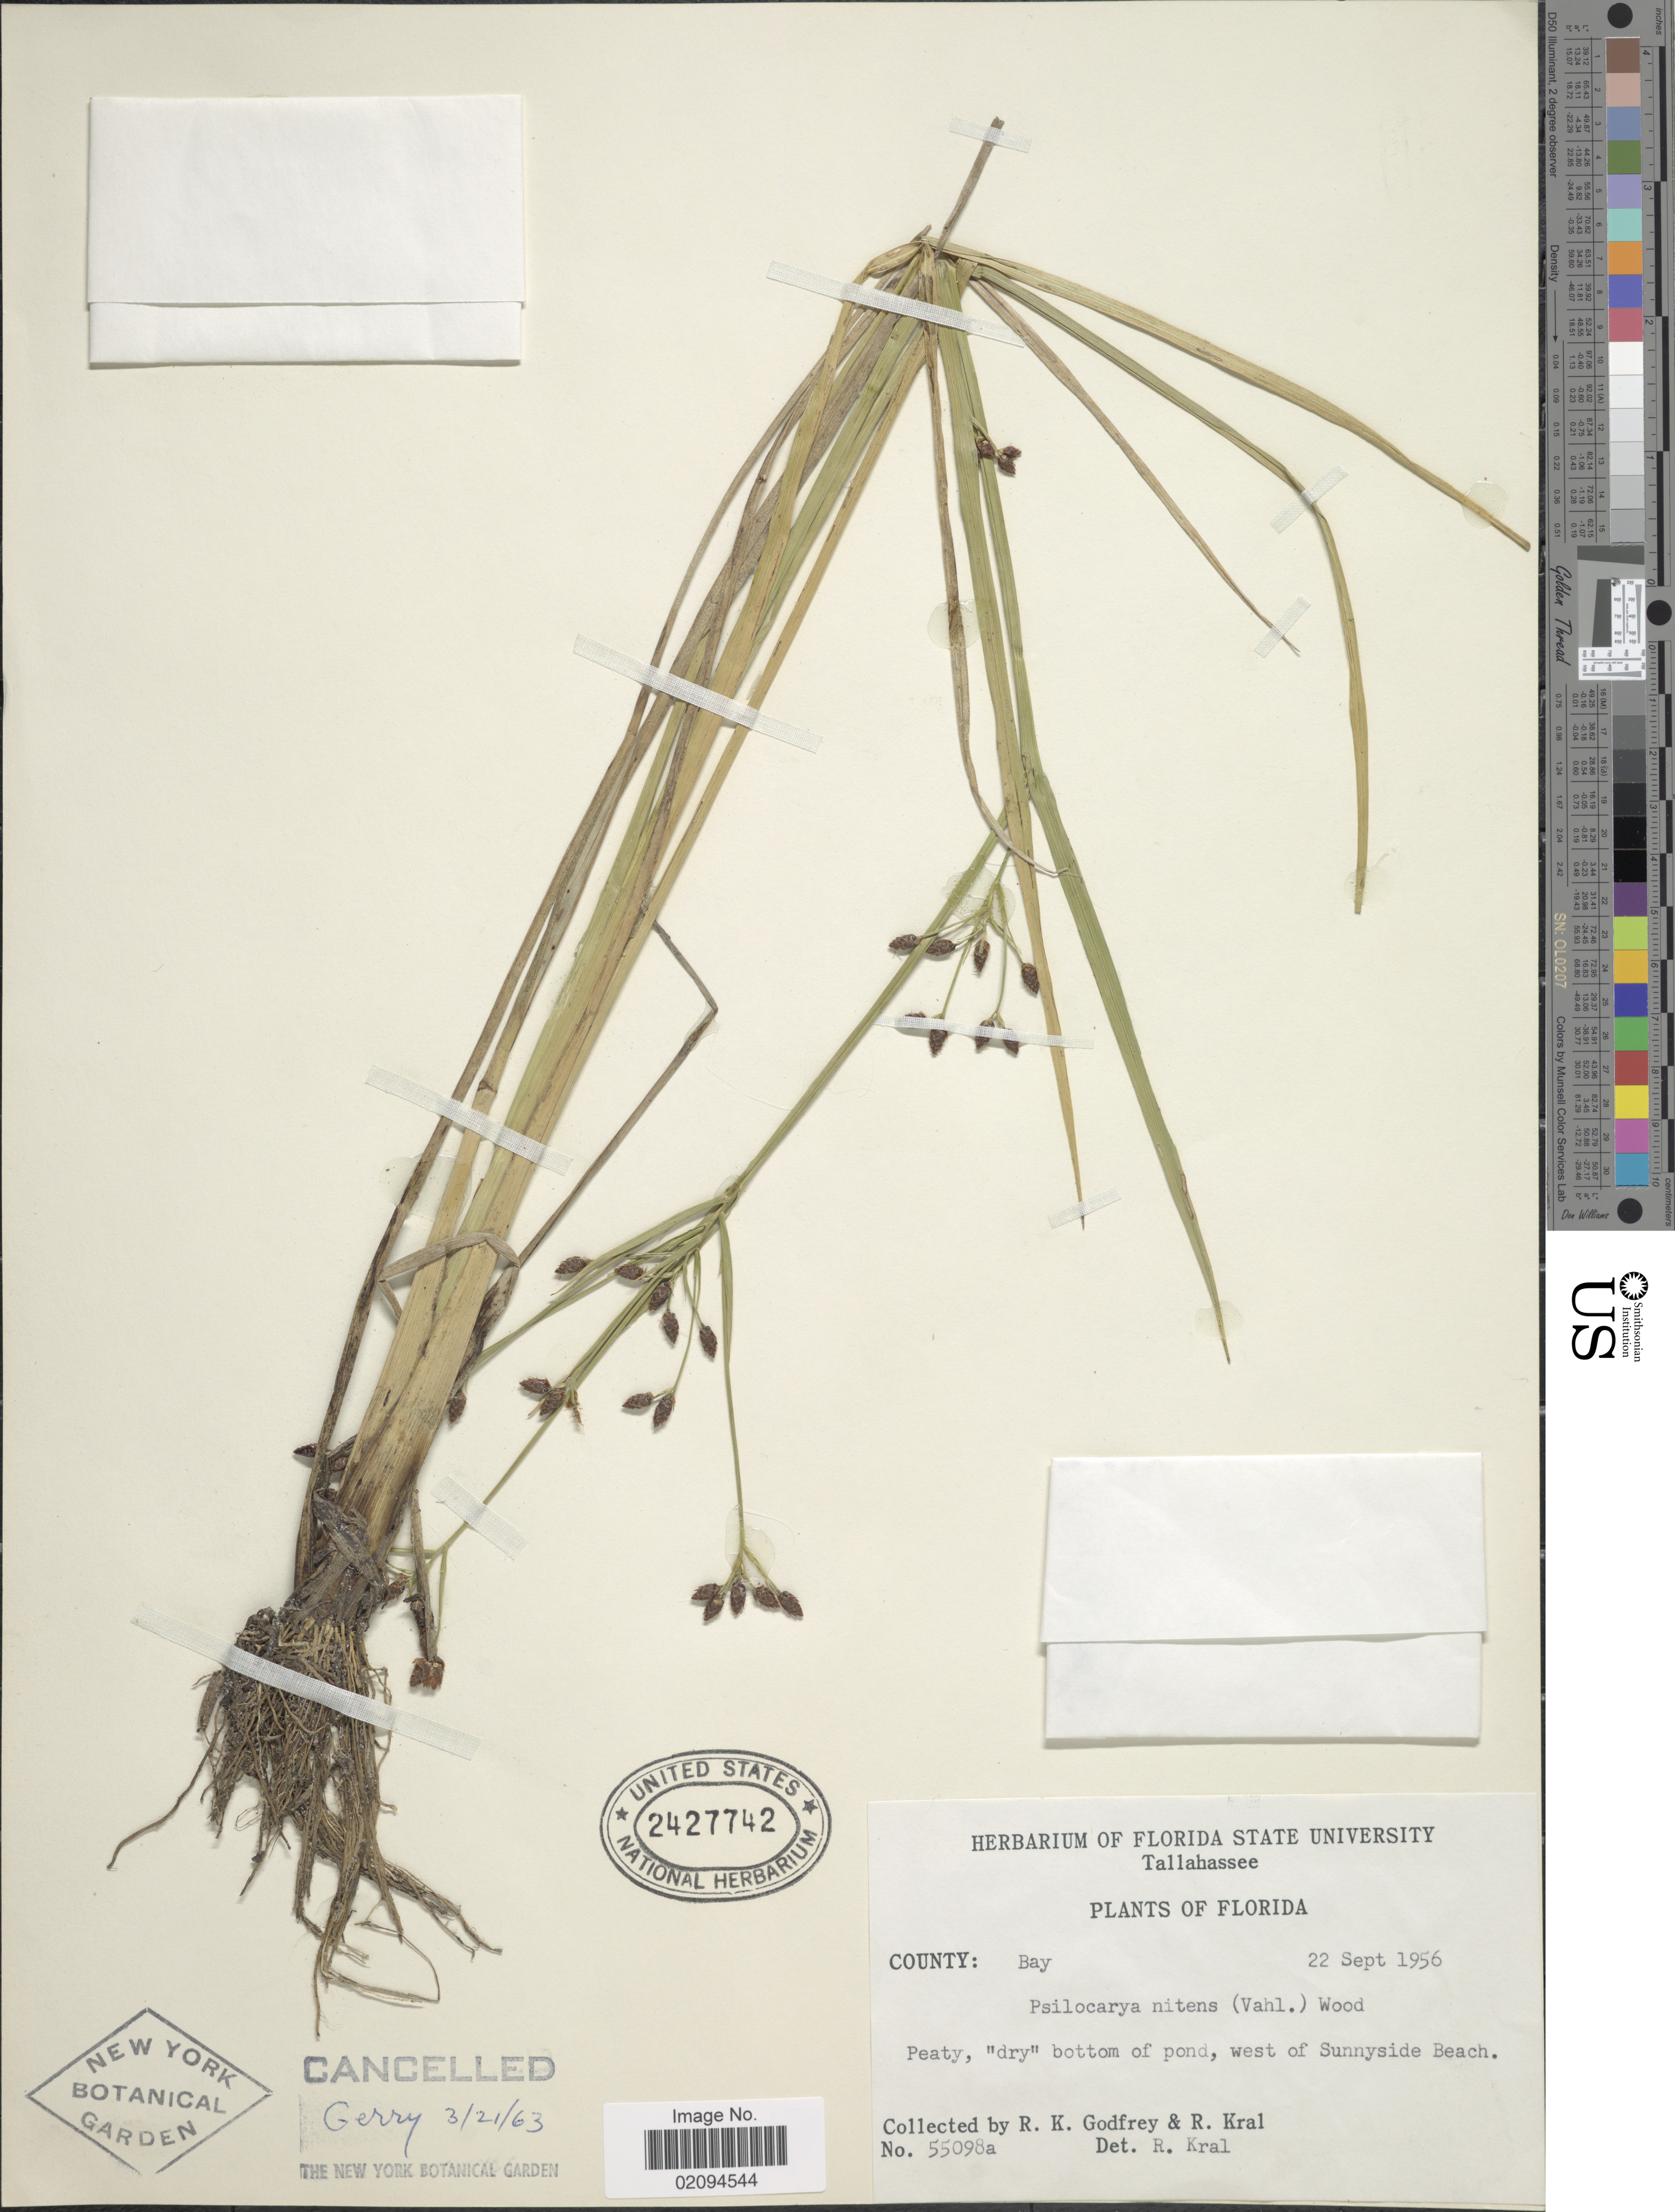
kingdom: Plantae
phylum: Tracheophyta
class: Liliopsida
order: Poales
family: Cyperaceae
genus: Rhynchospora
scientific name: Rhynchospora nitens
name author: (Vahl) A. Gray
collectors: R. K. Godfrey & R. Kral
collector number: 55098a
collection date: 1956-09-22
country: United States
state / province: Florida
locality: County: Bay. Peaty, "dry" bottom of pond, west of Sunnyside Beach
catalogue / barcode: US 2427742